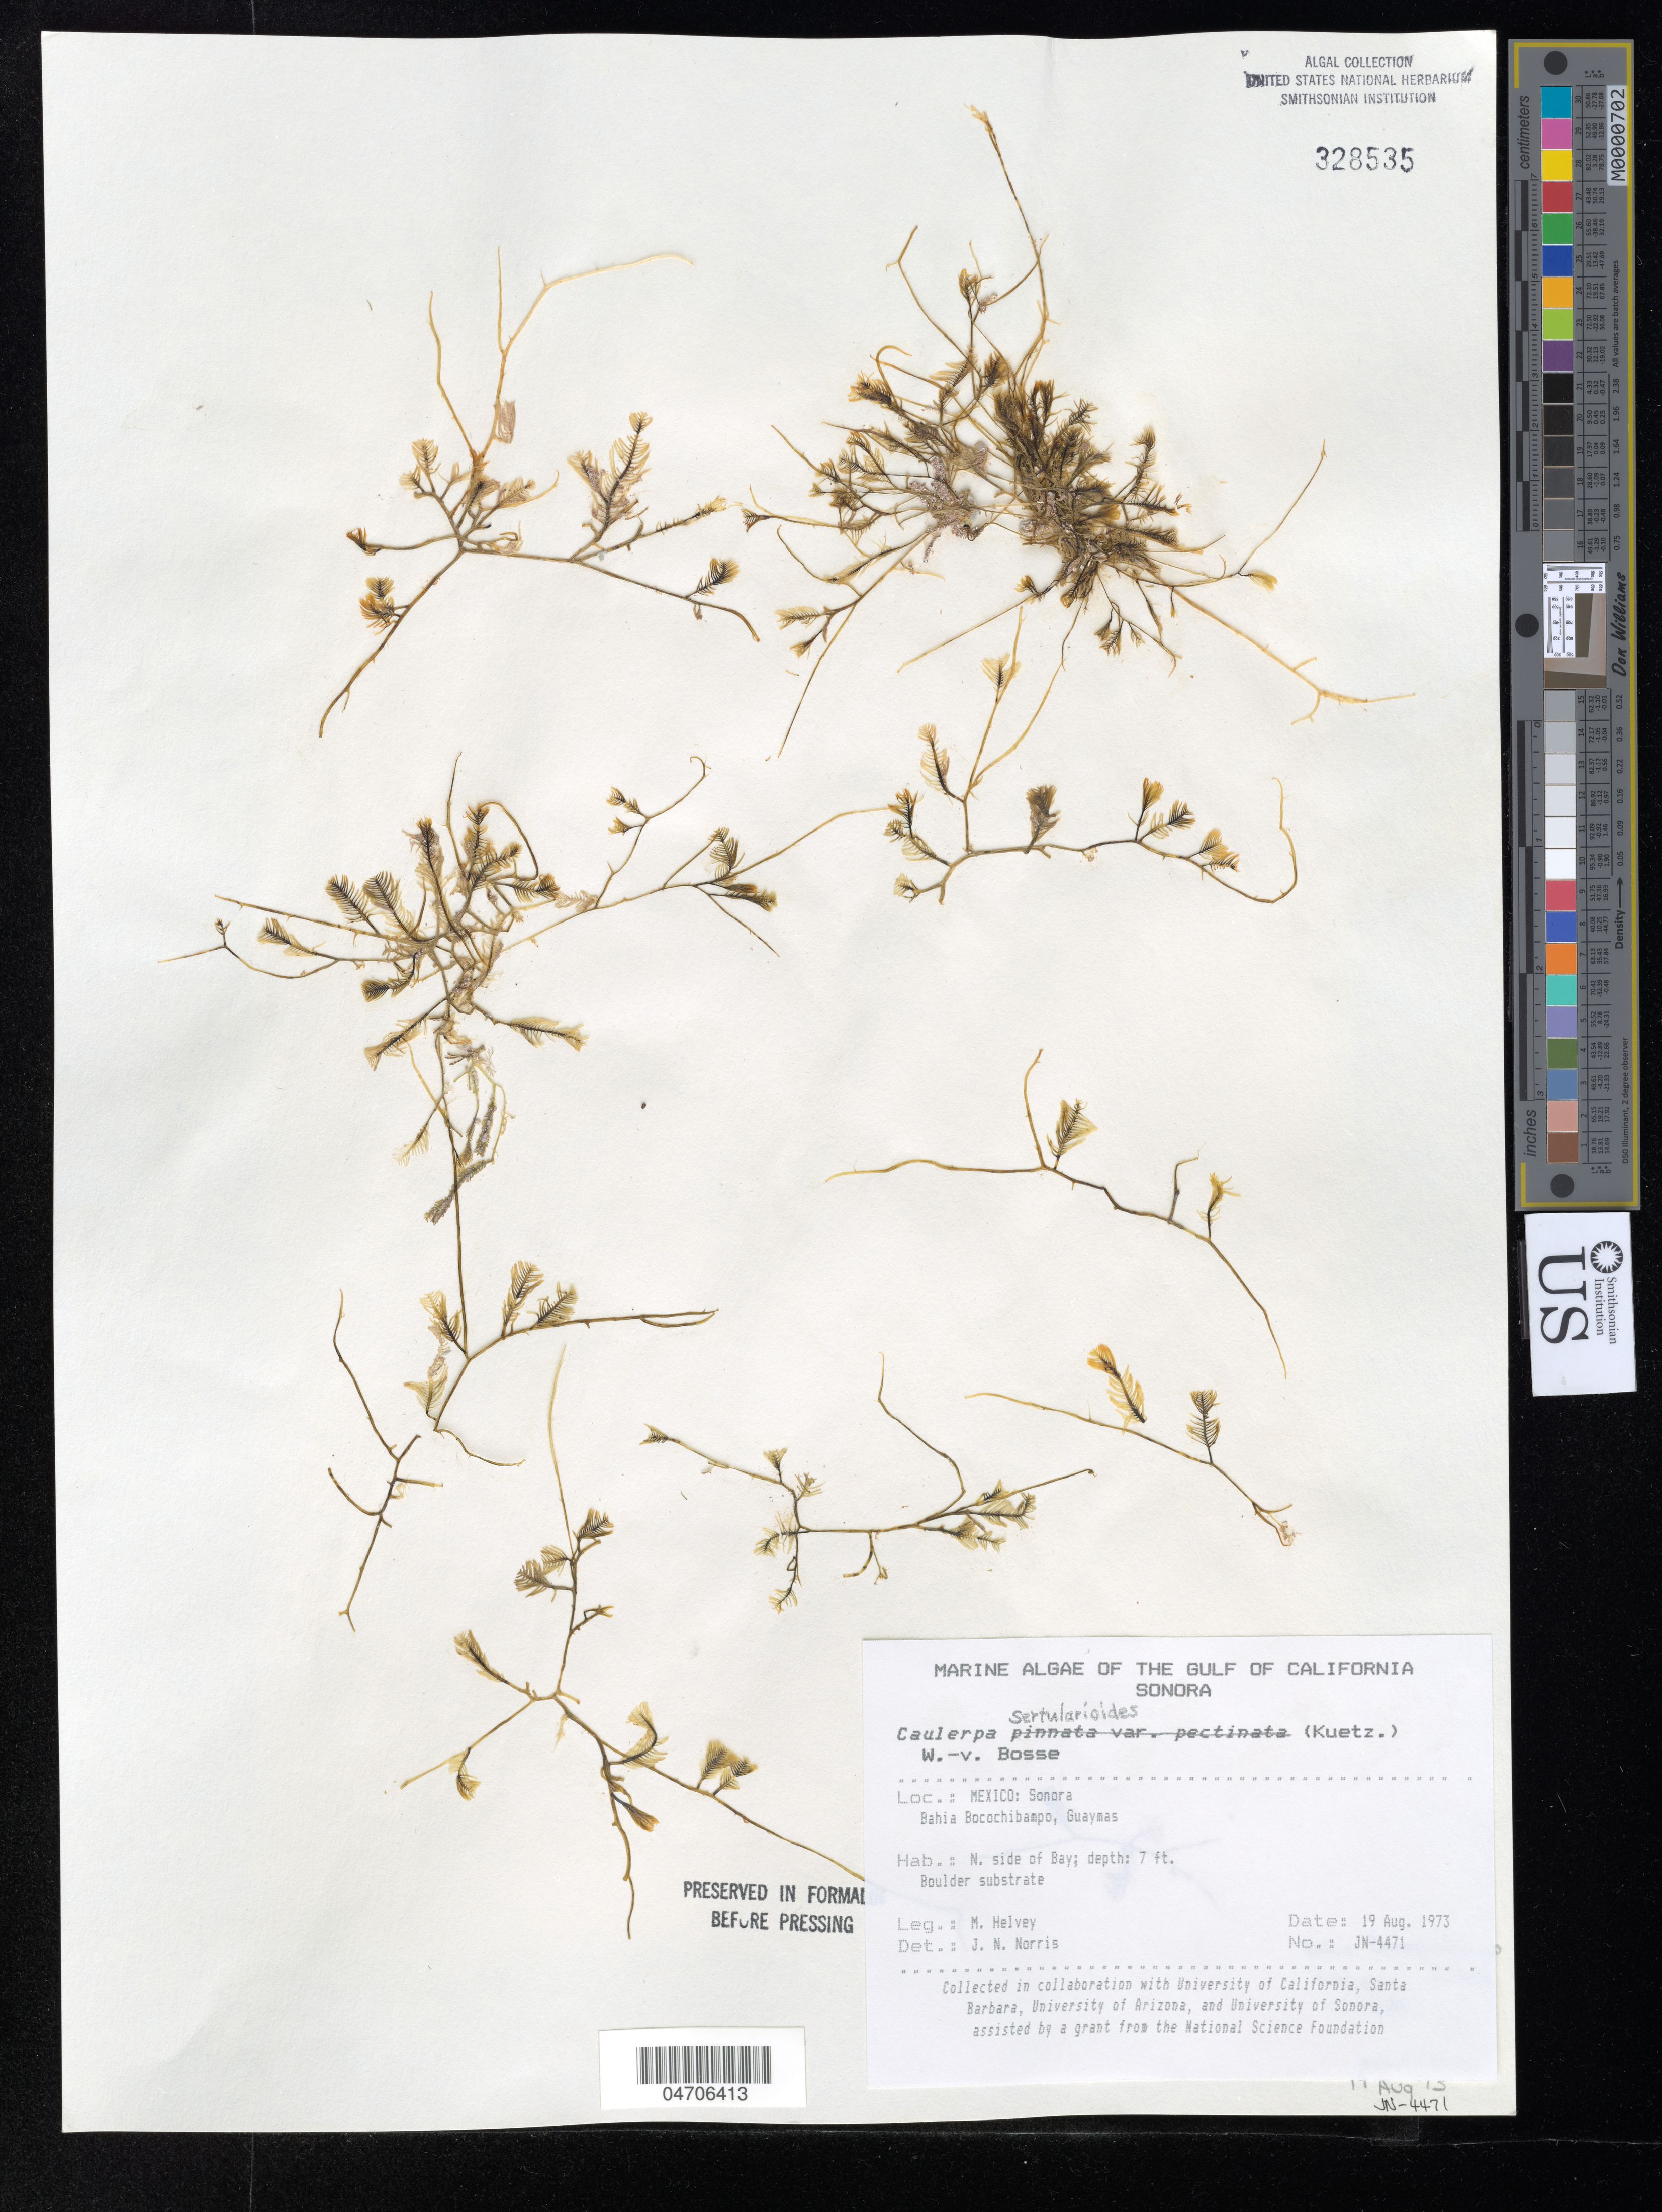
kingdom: Plantae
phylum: Chlorophyta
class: Ulvophyceae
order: Bryopsidales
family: Caulerpaceae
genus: Caulerpa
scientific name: Caulerpa sertularioides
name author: (S.G. Gmel.) M. Howe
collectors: M. Helvey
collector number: JN-4471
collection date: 1973-08-19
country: Mexico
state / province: Sonora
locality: The Gulf of California. Bahia Bocochibampo, Guaymas. N. side of Bay.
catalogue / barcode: US 328535